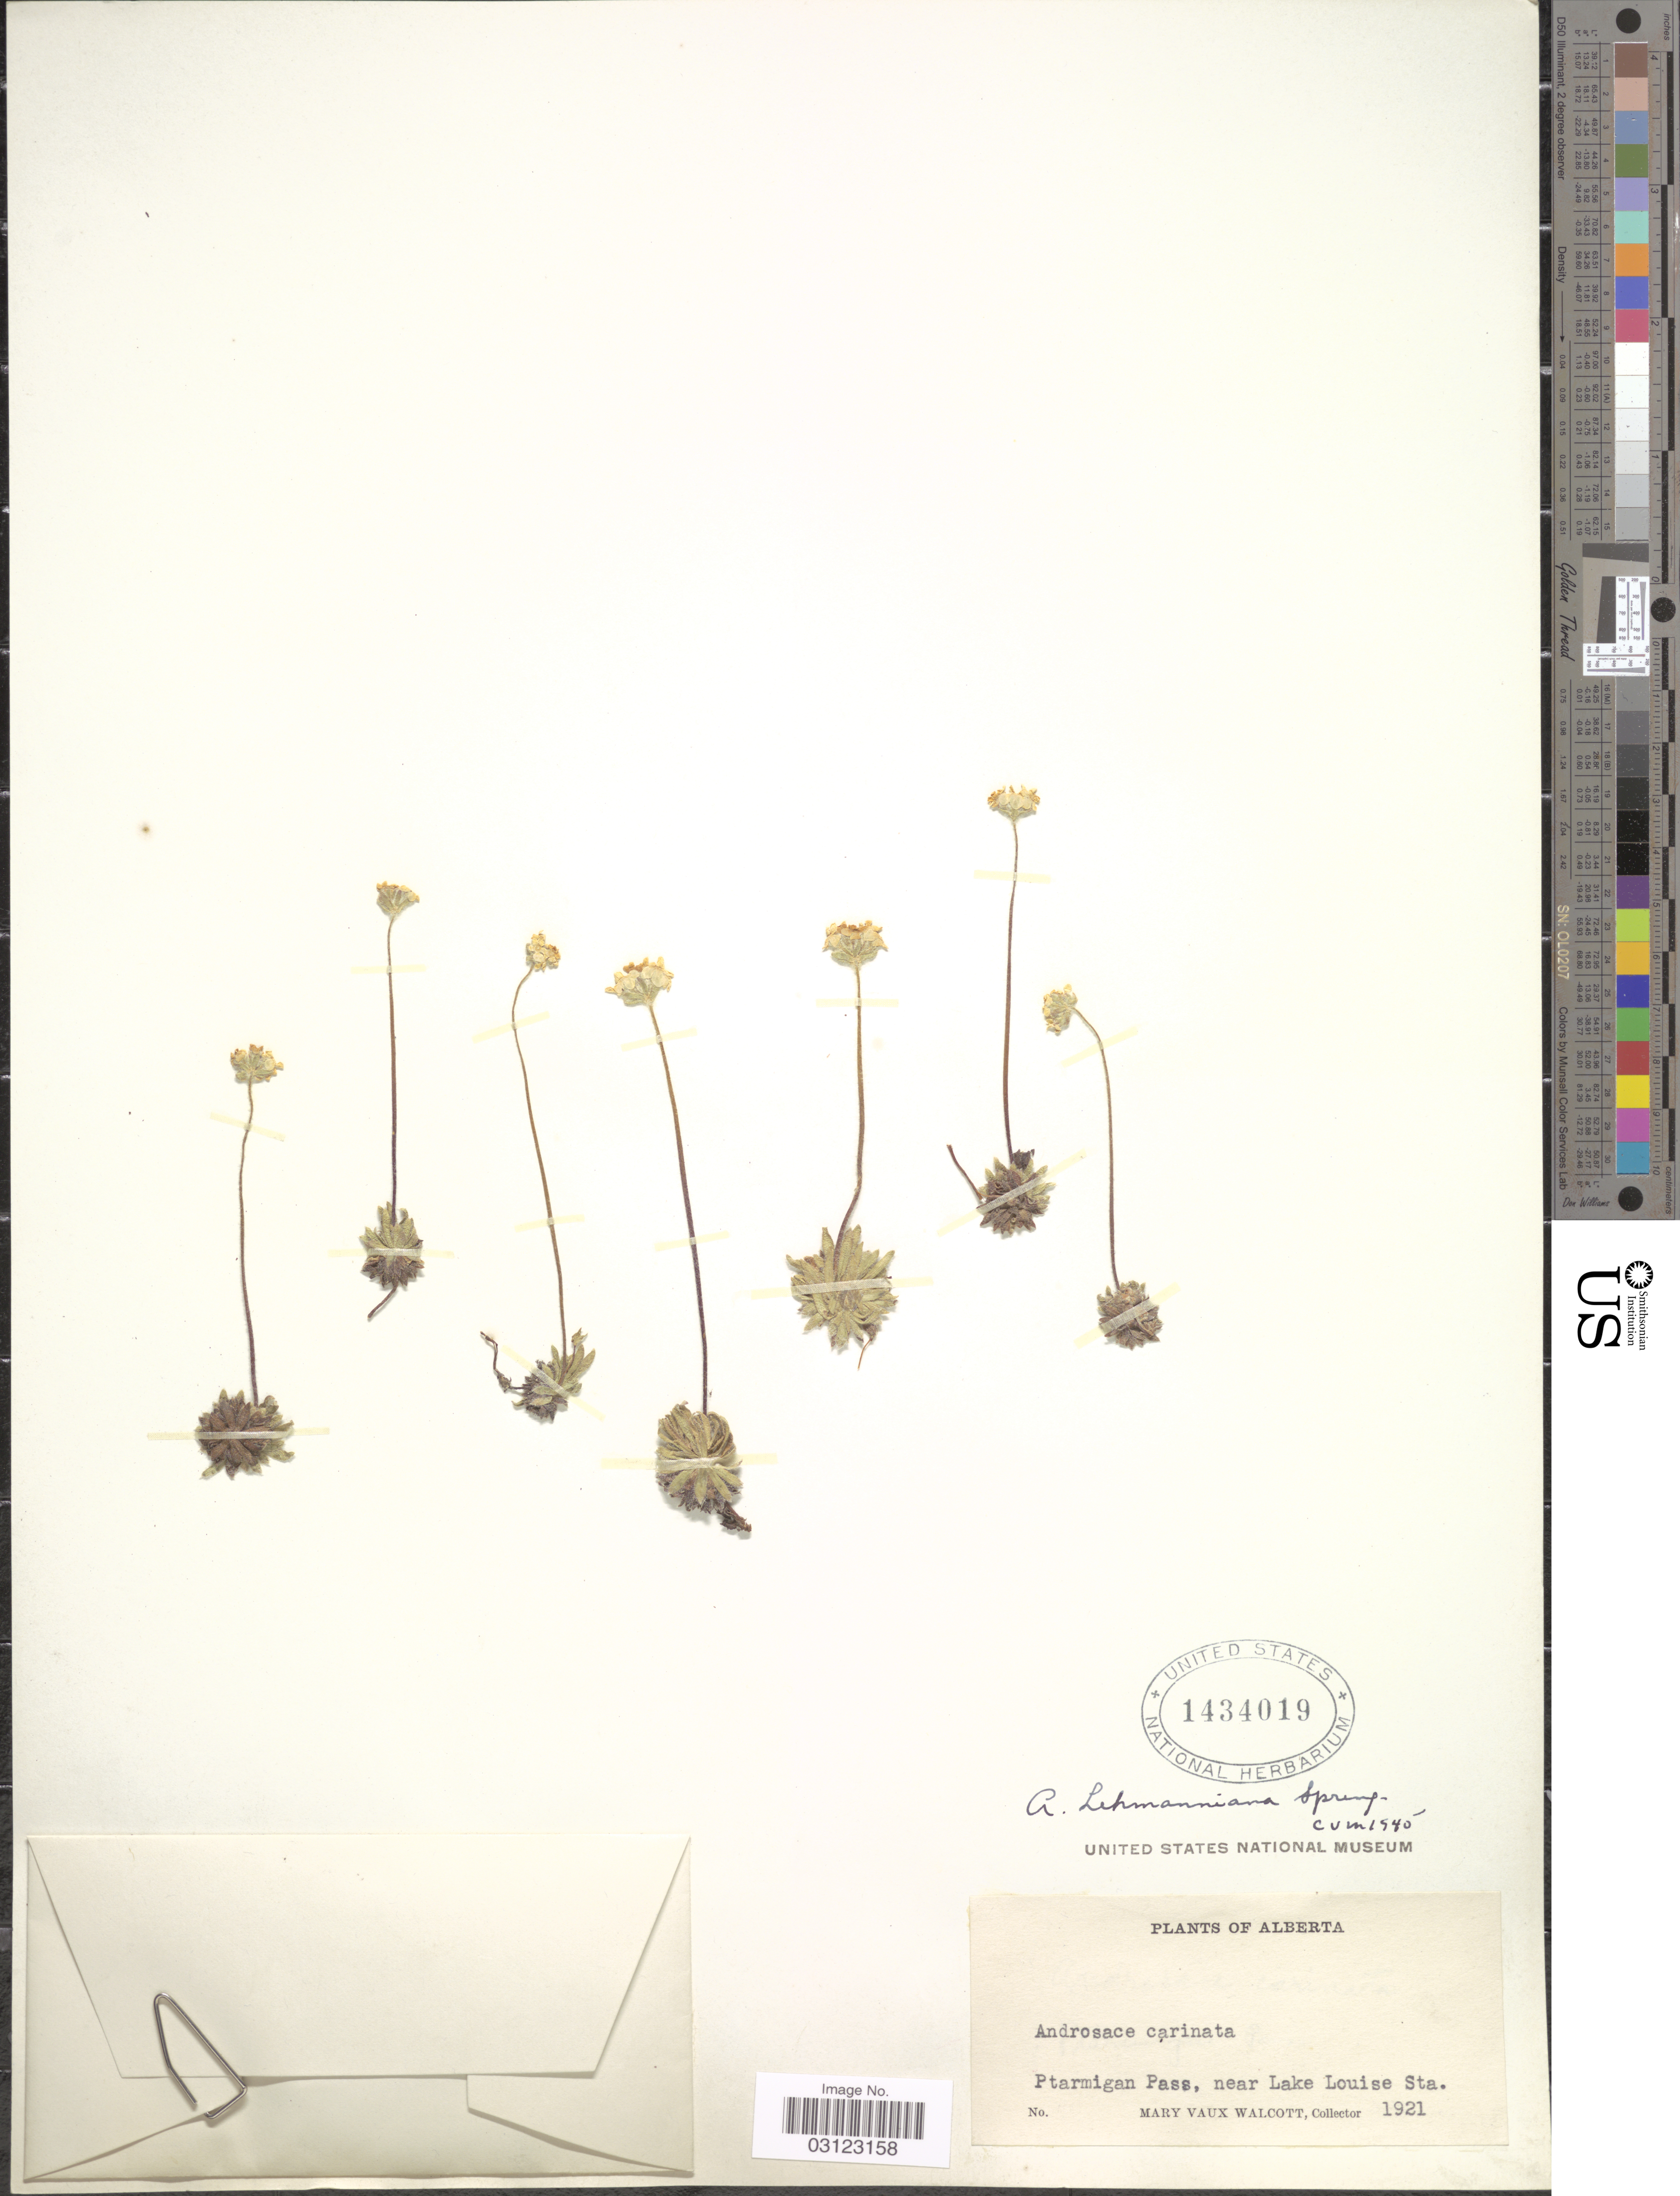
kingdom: Plantae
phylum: Tracheophyta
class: Magnoliopsida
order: Ericales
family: Primulaceae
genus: Androsace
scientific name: Androsace lehmanniana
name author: Spreng.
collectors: M. Walcott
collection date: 1921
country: Canada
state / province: Alberta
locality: Ptarmigan Pass, near Lake Louise Sta.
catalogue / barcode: US 1434019